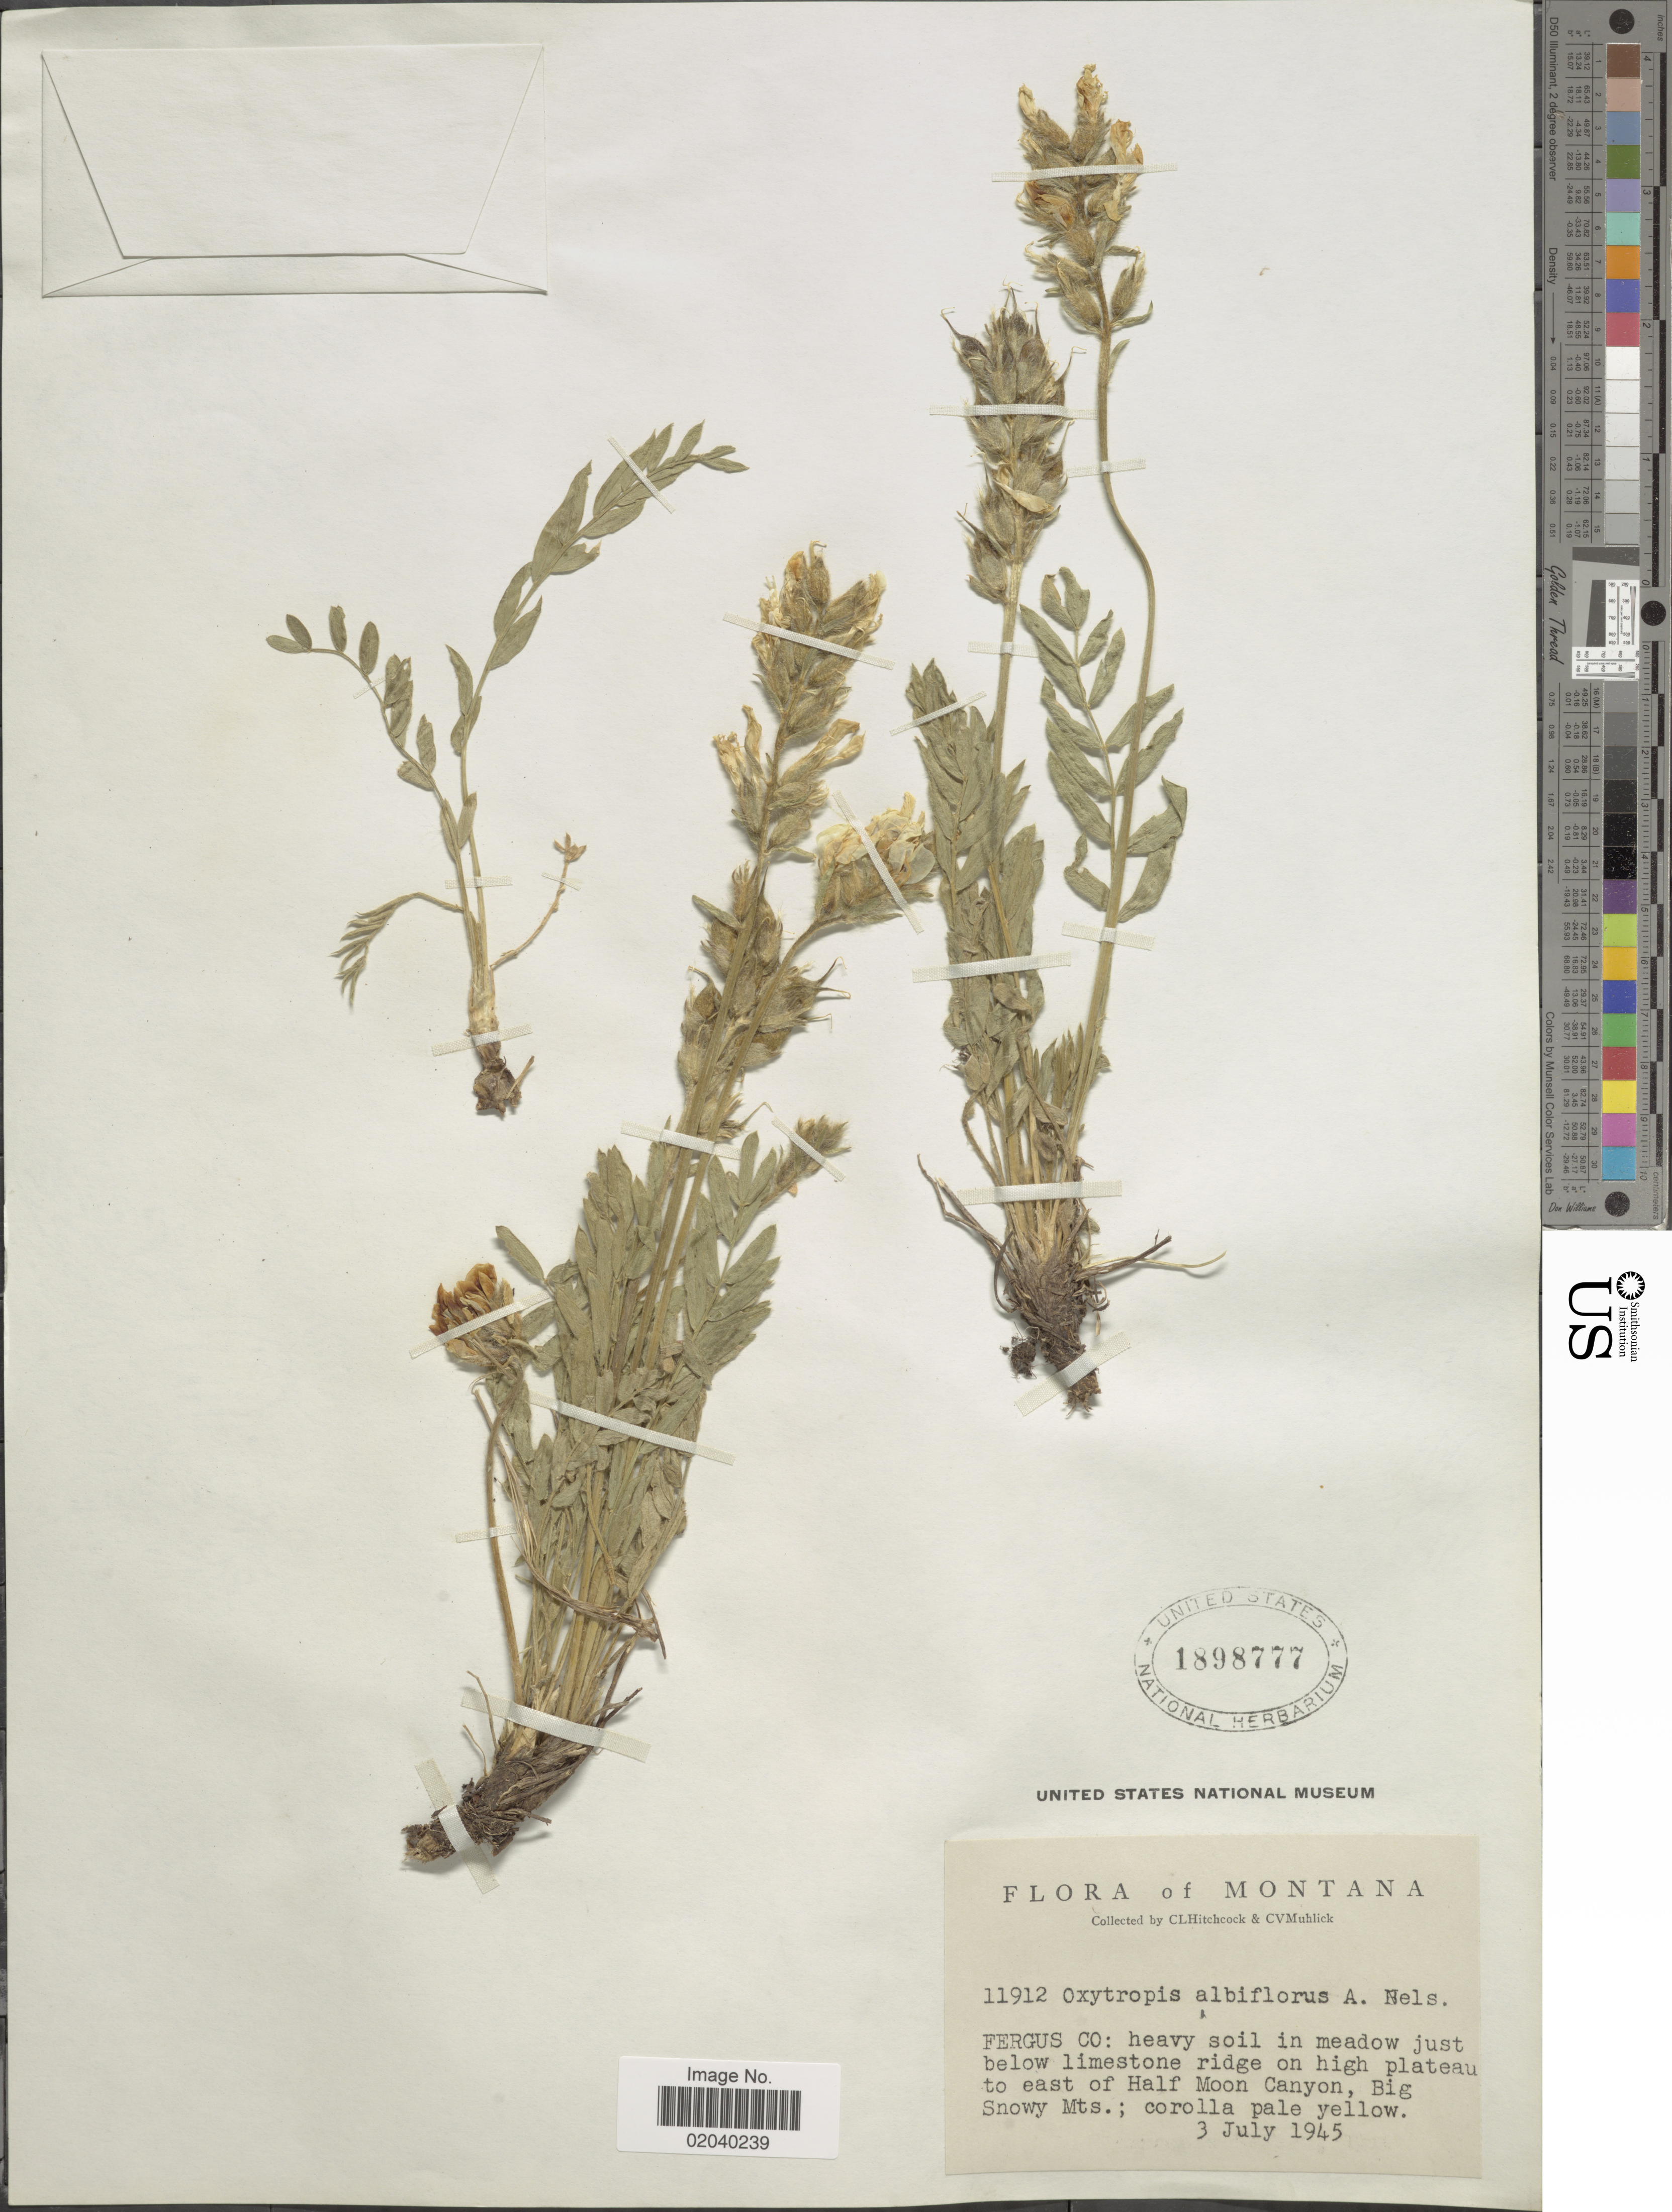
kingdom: Plantae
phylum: Tracheophyta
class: Magnoliopsida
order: Fabales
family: Fabaceae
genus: Oxytropis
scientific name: Oxytropis sericea var. sericea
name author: Nutt.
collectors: C. L. Hitchcock & C. V. Muhlick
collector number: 11912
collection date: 1945-07-03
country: United States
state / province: Montana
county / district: Fergus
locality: Heavy soil in meadow just below limestone ridge on high plateau to east of Half Moon Canyon, Big Snowy Mts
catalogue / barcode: US 1898777